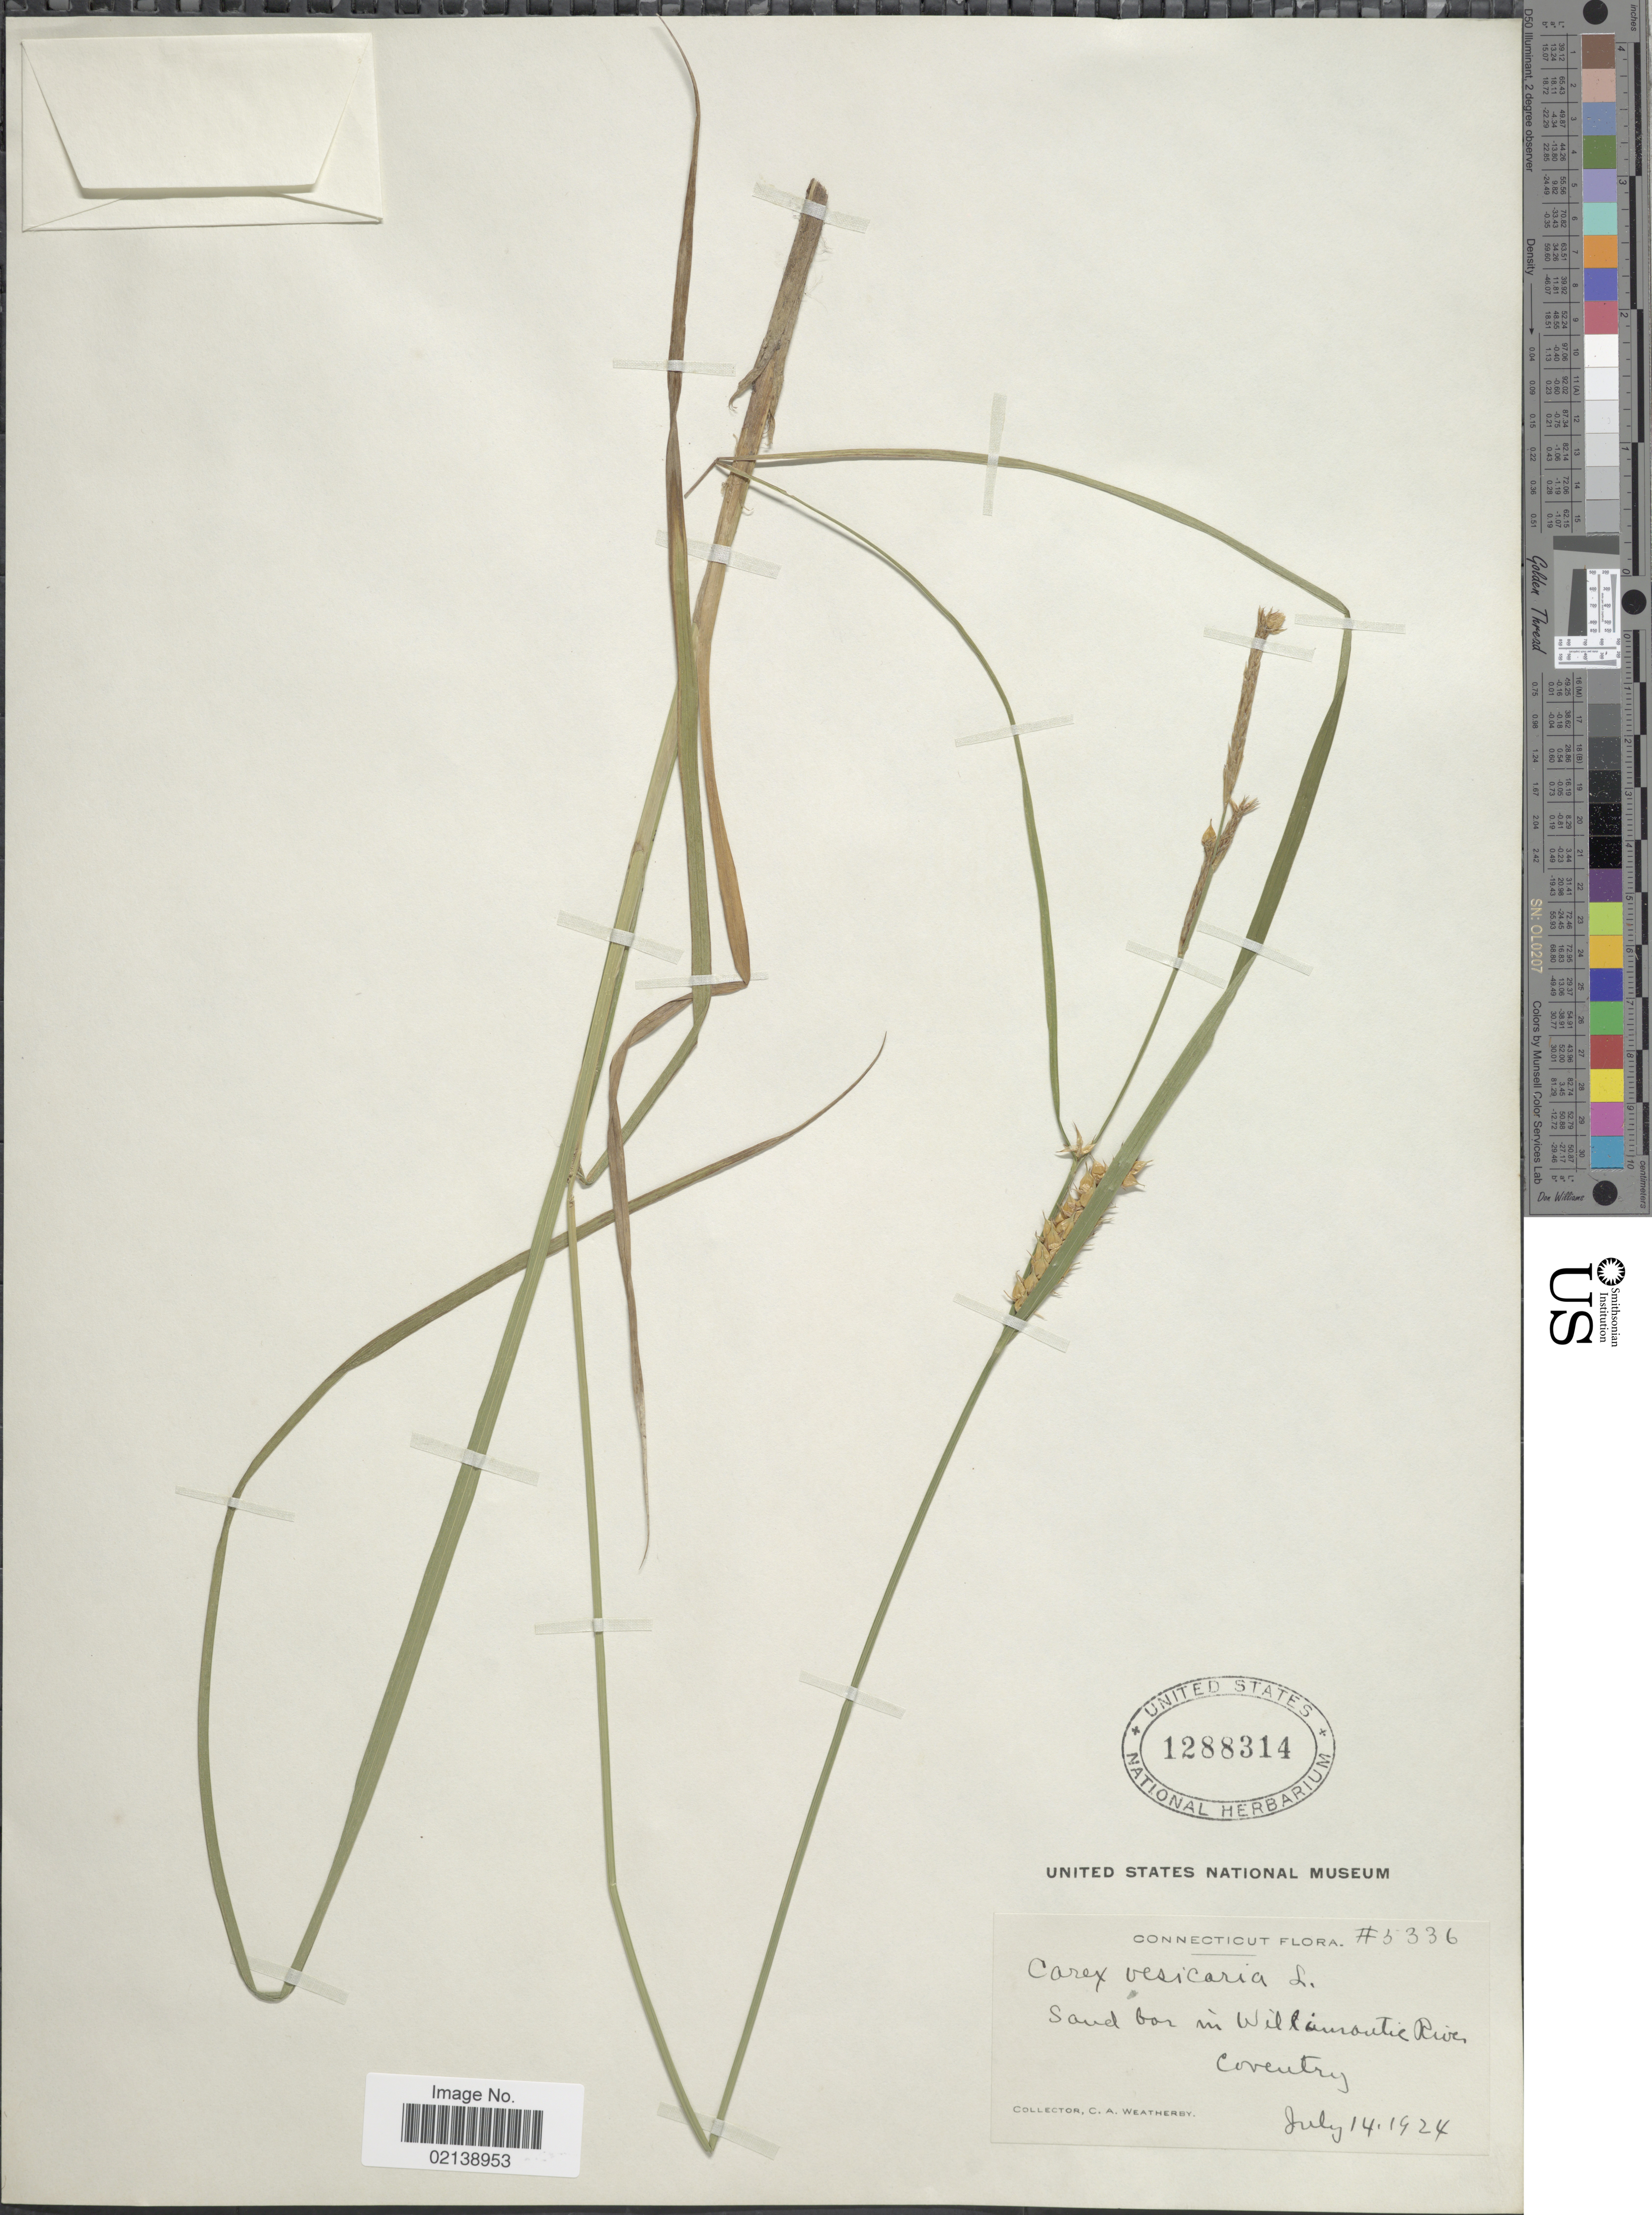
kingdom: Plantae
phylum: Tracheophyta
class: Liliopsida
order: Poales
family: Cyperaceae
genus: Carex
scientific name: Carex vesicaria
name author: L.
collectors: C. A. Weatherby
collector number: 5336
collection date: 1924-07-14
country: United States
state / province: Connecticut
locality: Sand bar in Willimantic River, Coventry.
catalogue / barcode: US 1288314